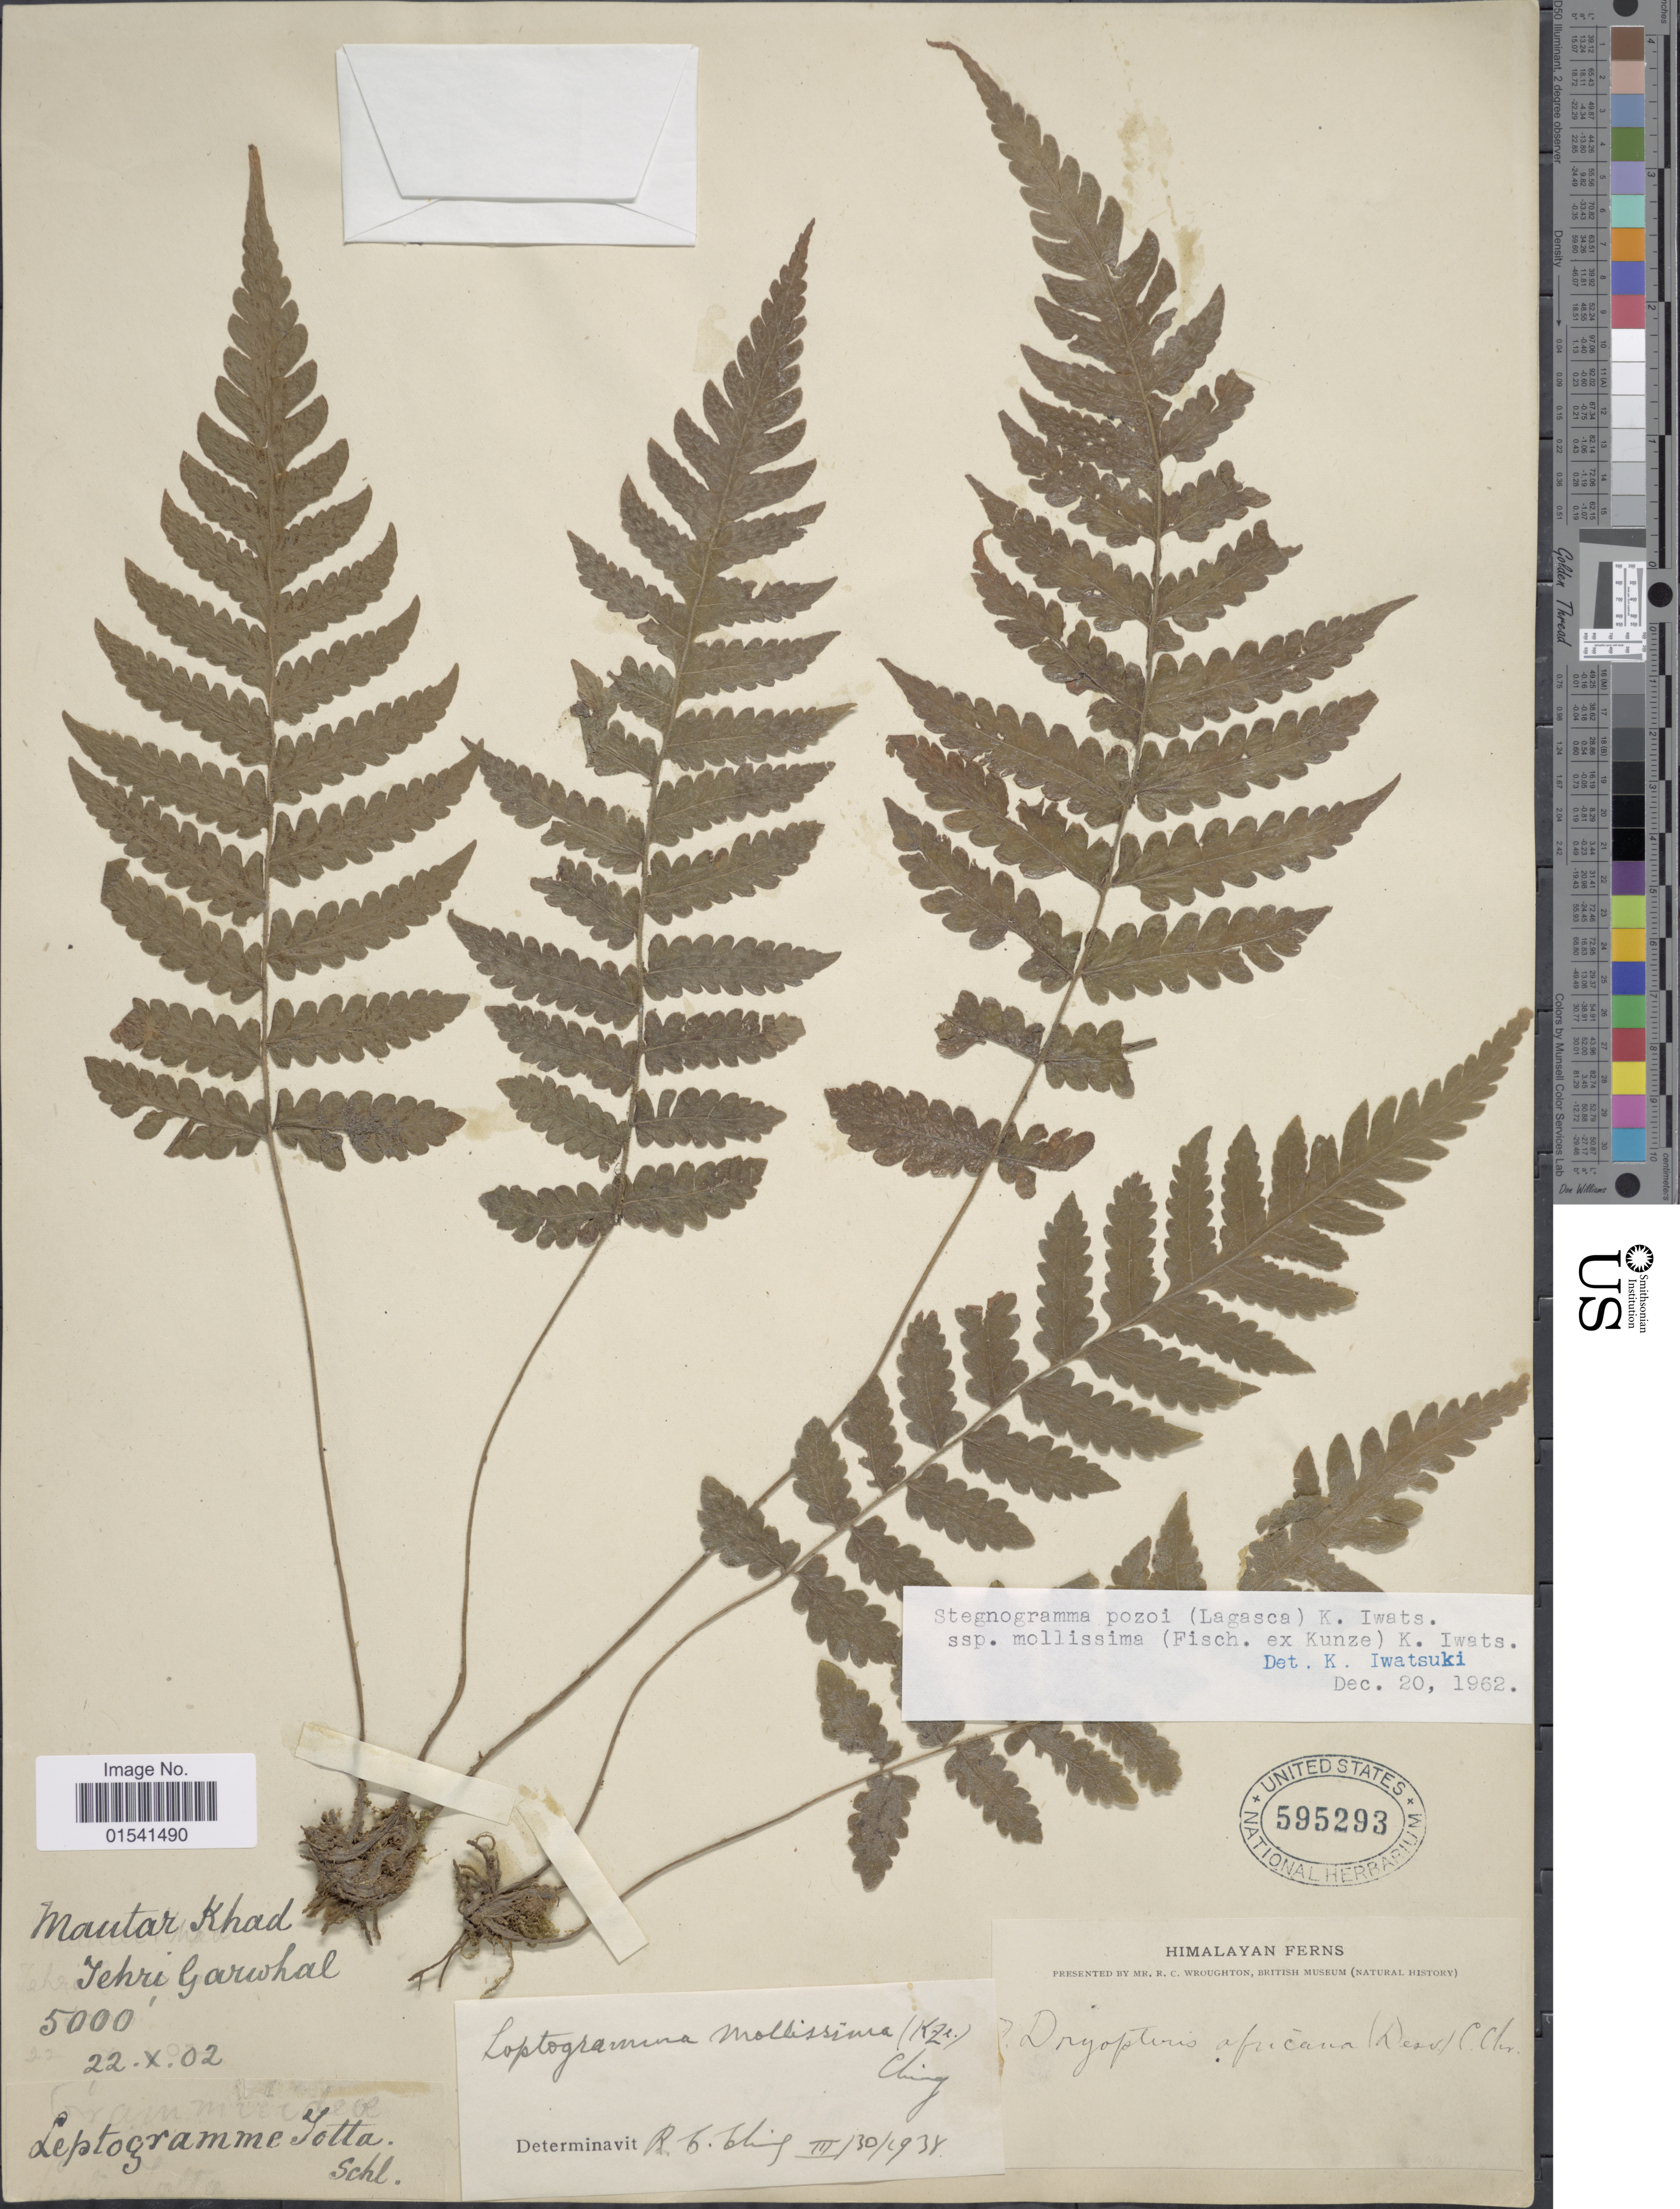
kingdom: Plantae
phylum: Tracheophyta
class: Polypodiopsida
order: Polypodiales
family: Thelypteridaceae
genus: Stegnogramma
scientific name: Stegnogramma mollissima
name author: (Fisch. ex Kunze) Fraser-Jenk.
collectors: R. Wroughton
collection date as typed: Transcribed d/m/y: 22/10/2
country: India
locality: Mautar Khad, Tehri, Garwhal, Himalayan Ferns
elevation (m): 1524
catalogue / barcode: US 595293